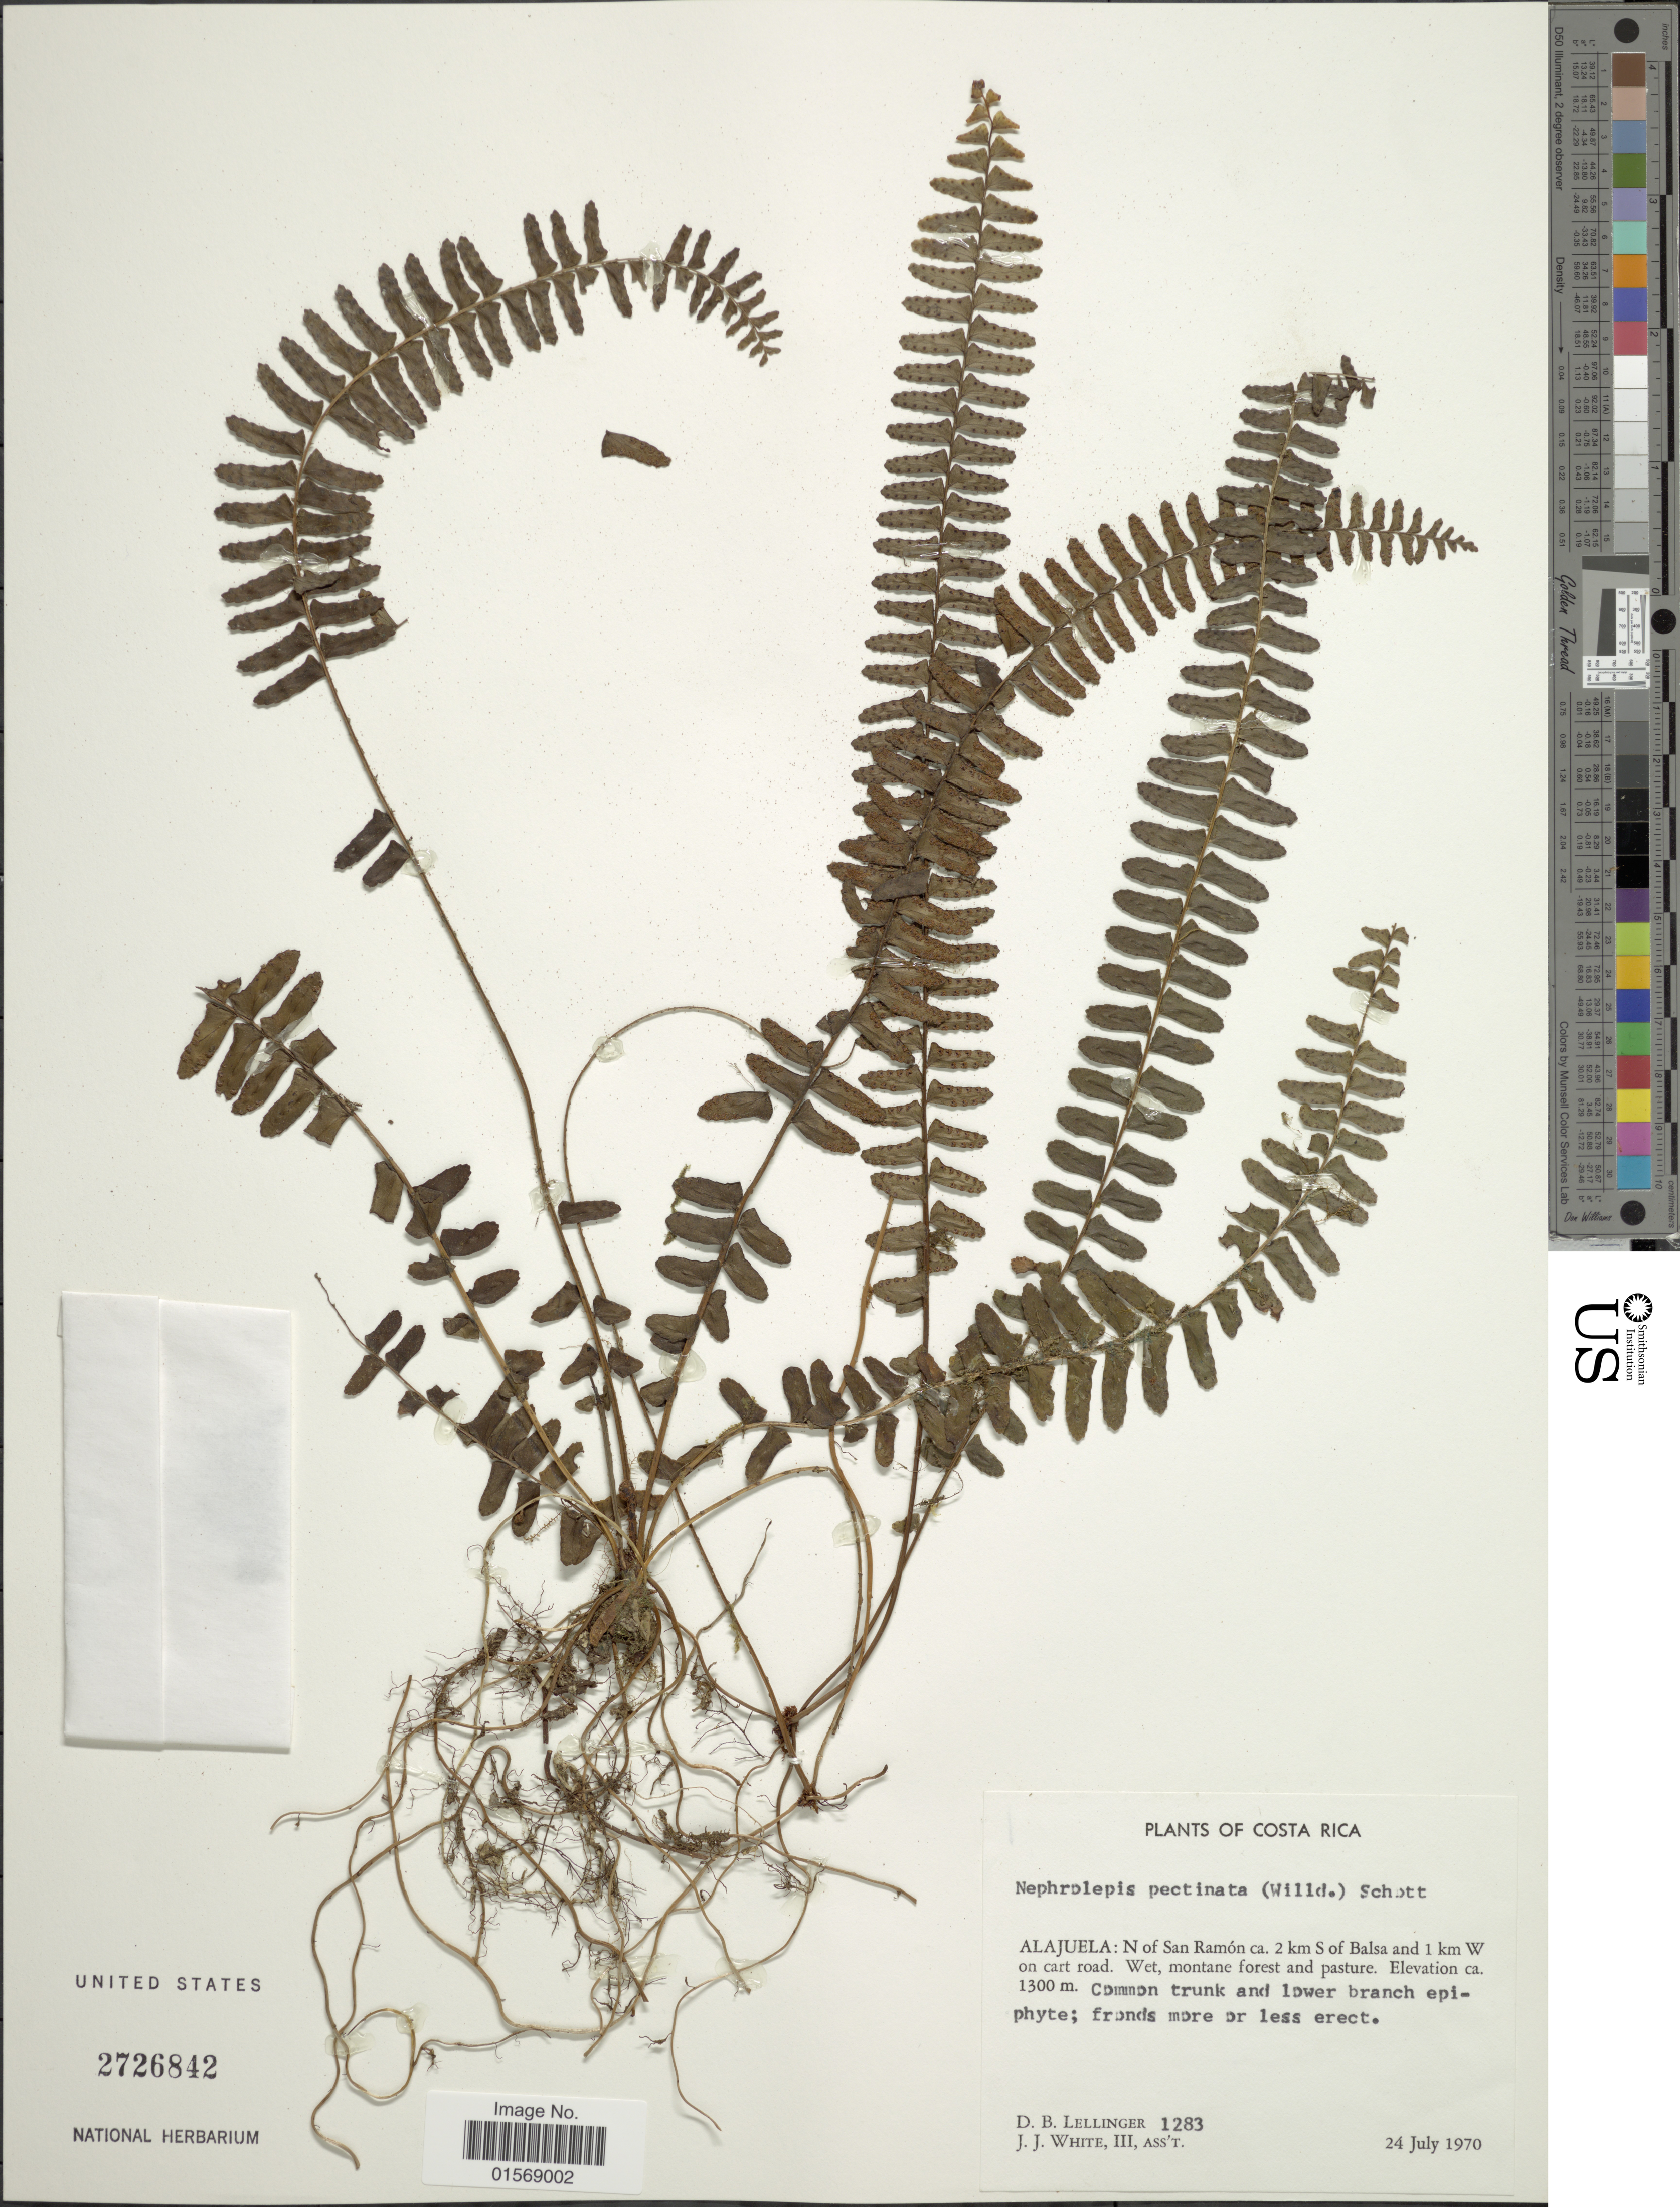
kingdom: Plantae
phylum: Tracheophyta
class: Polypodiopsida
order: Polypodiales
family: Nephrolepidaceae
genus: Nephrolepis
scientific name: Nephrolepis pectinata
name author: (Willd.) Schott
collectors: D. B. Lellinger & J. J. White III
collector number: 1283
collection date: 1970-07-24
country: Costa Rica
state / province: Alajuela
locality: Costa Rica, Alajuela: N of San Ramon ca. 2 km S of Balsa And 1 km W on cart road.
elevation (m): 1300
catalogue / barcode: US 2726842